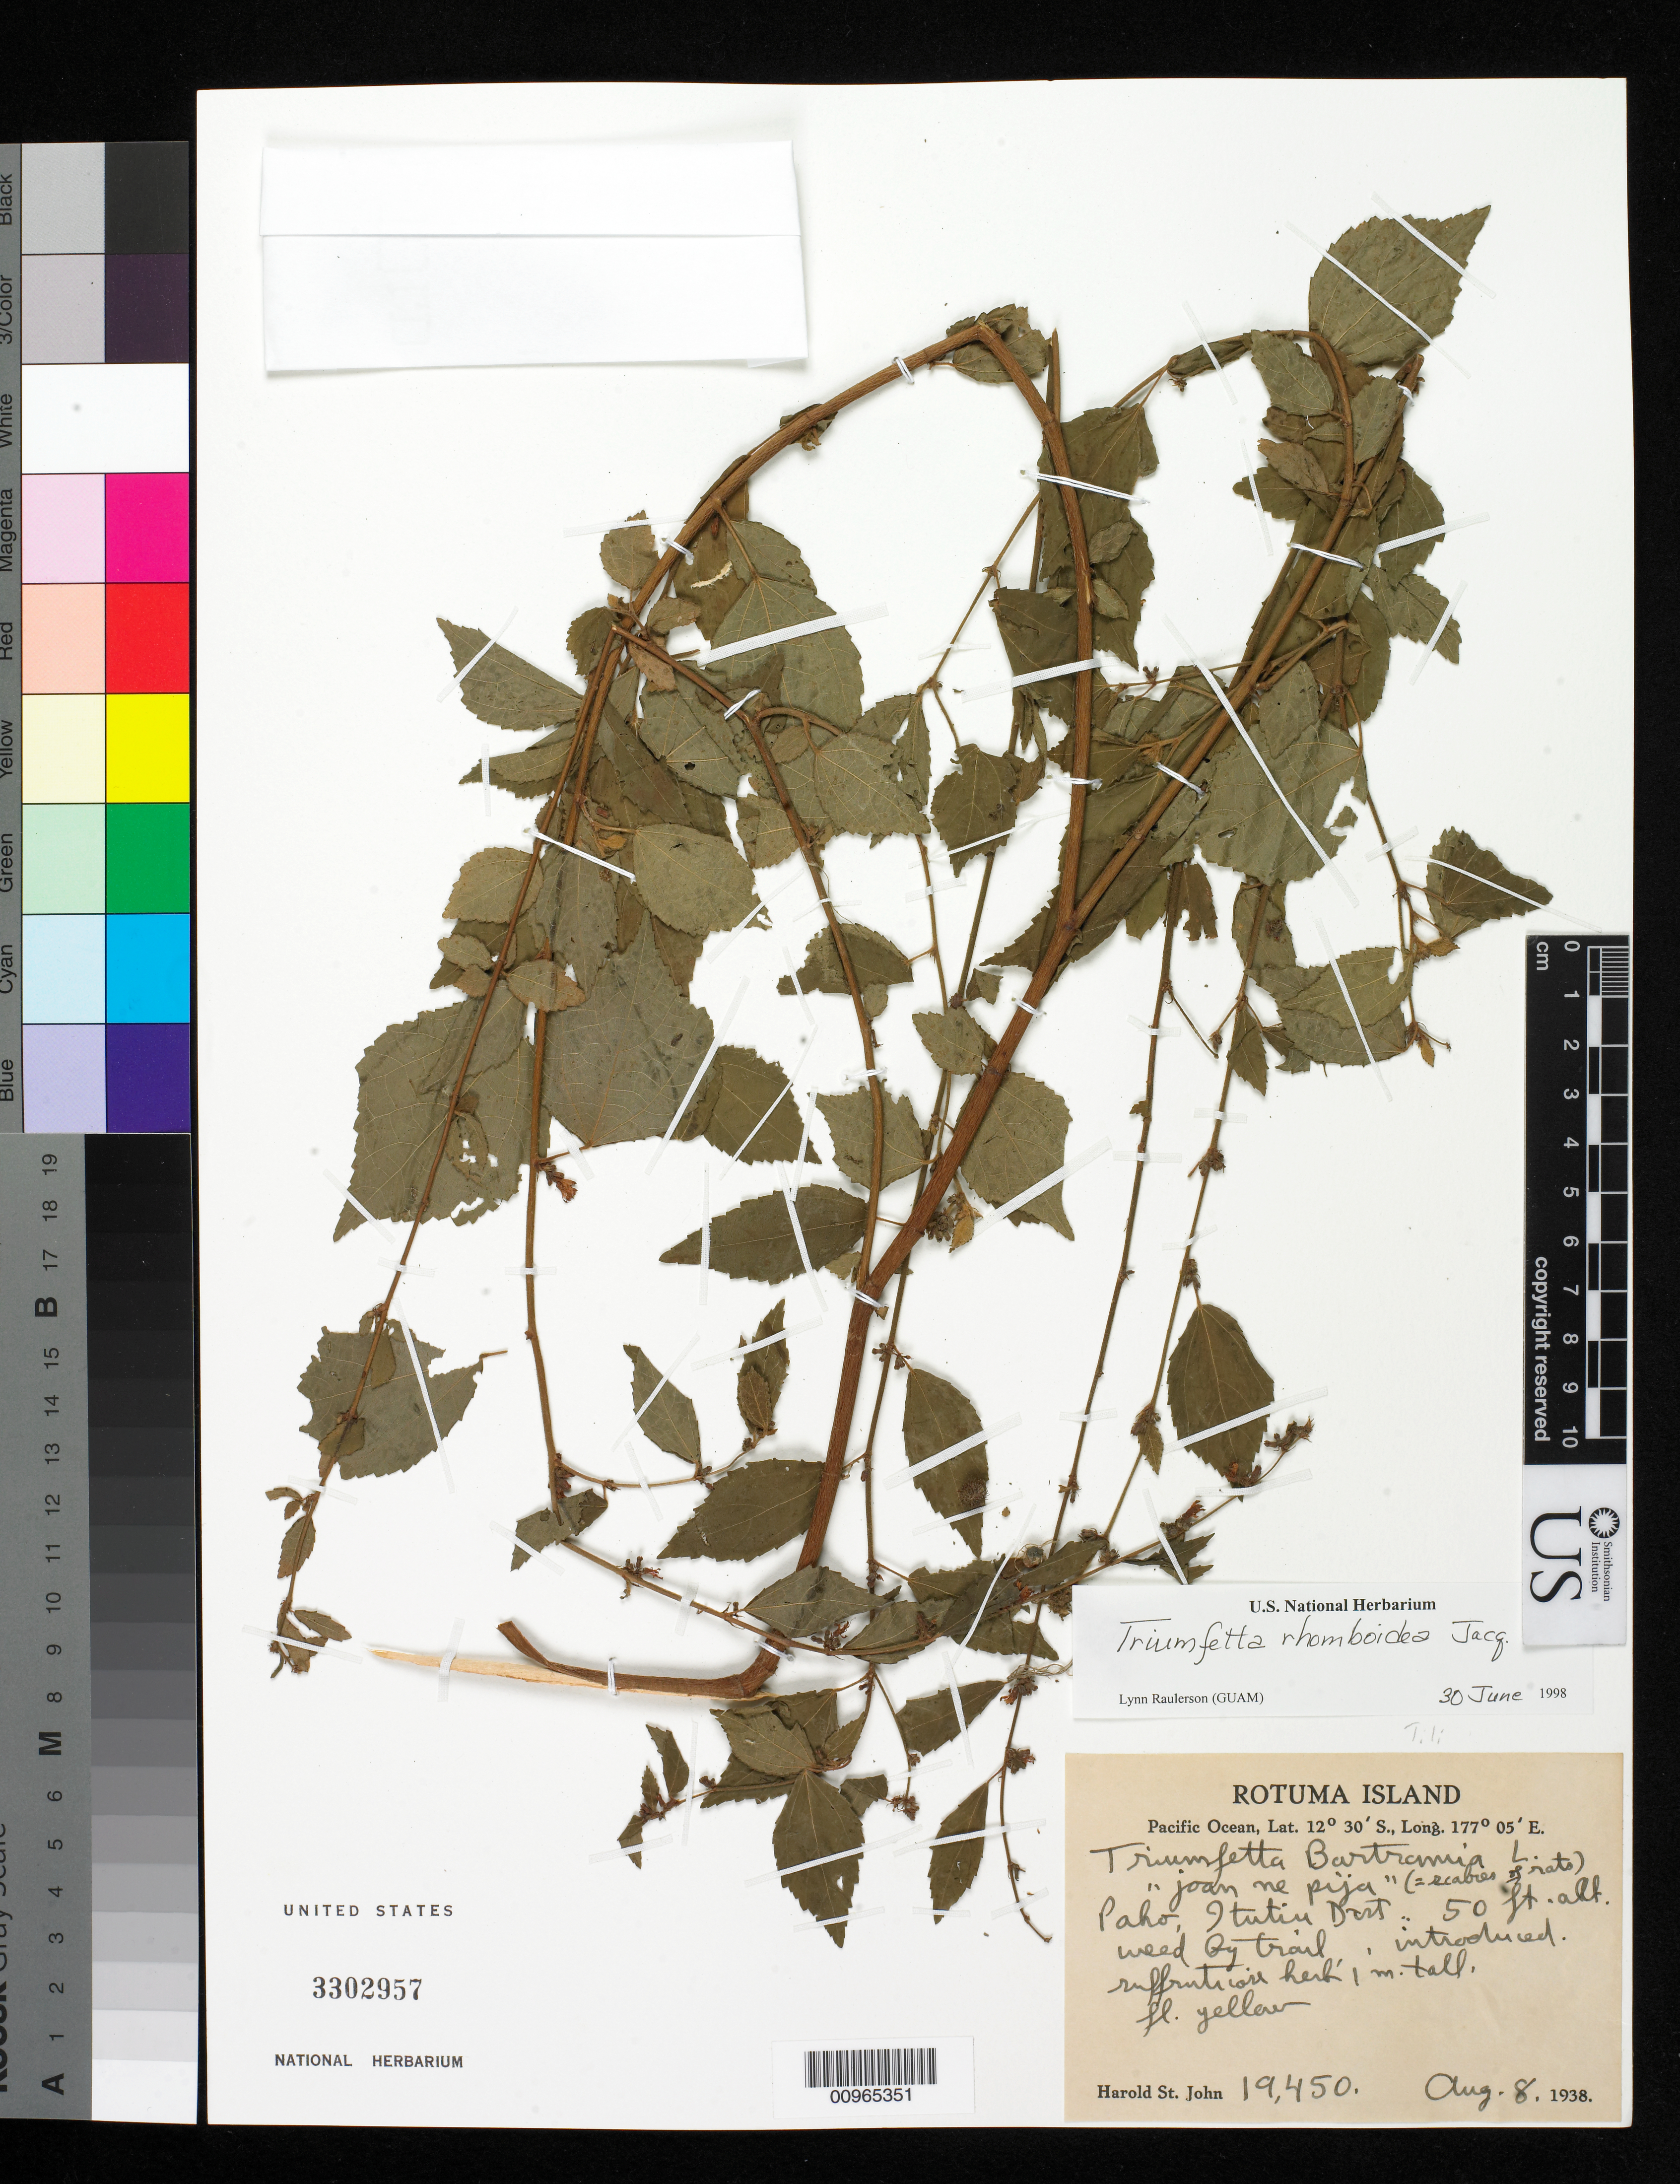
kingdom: Plantae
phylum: Tracheophyta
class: Magnoliopsida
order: Malvales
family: Malvaceae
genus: Triumfetta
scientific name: Triumfetta rhomboidea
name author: Jacq.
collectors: H. St. John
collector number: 19450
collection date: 1938-08-08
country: Fiji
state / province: Rotuma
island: Rotuma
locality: Paho, Otutiu (sp?) Dist., Rotuma Island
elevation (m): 15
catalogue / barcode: US 3302957